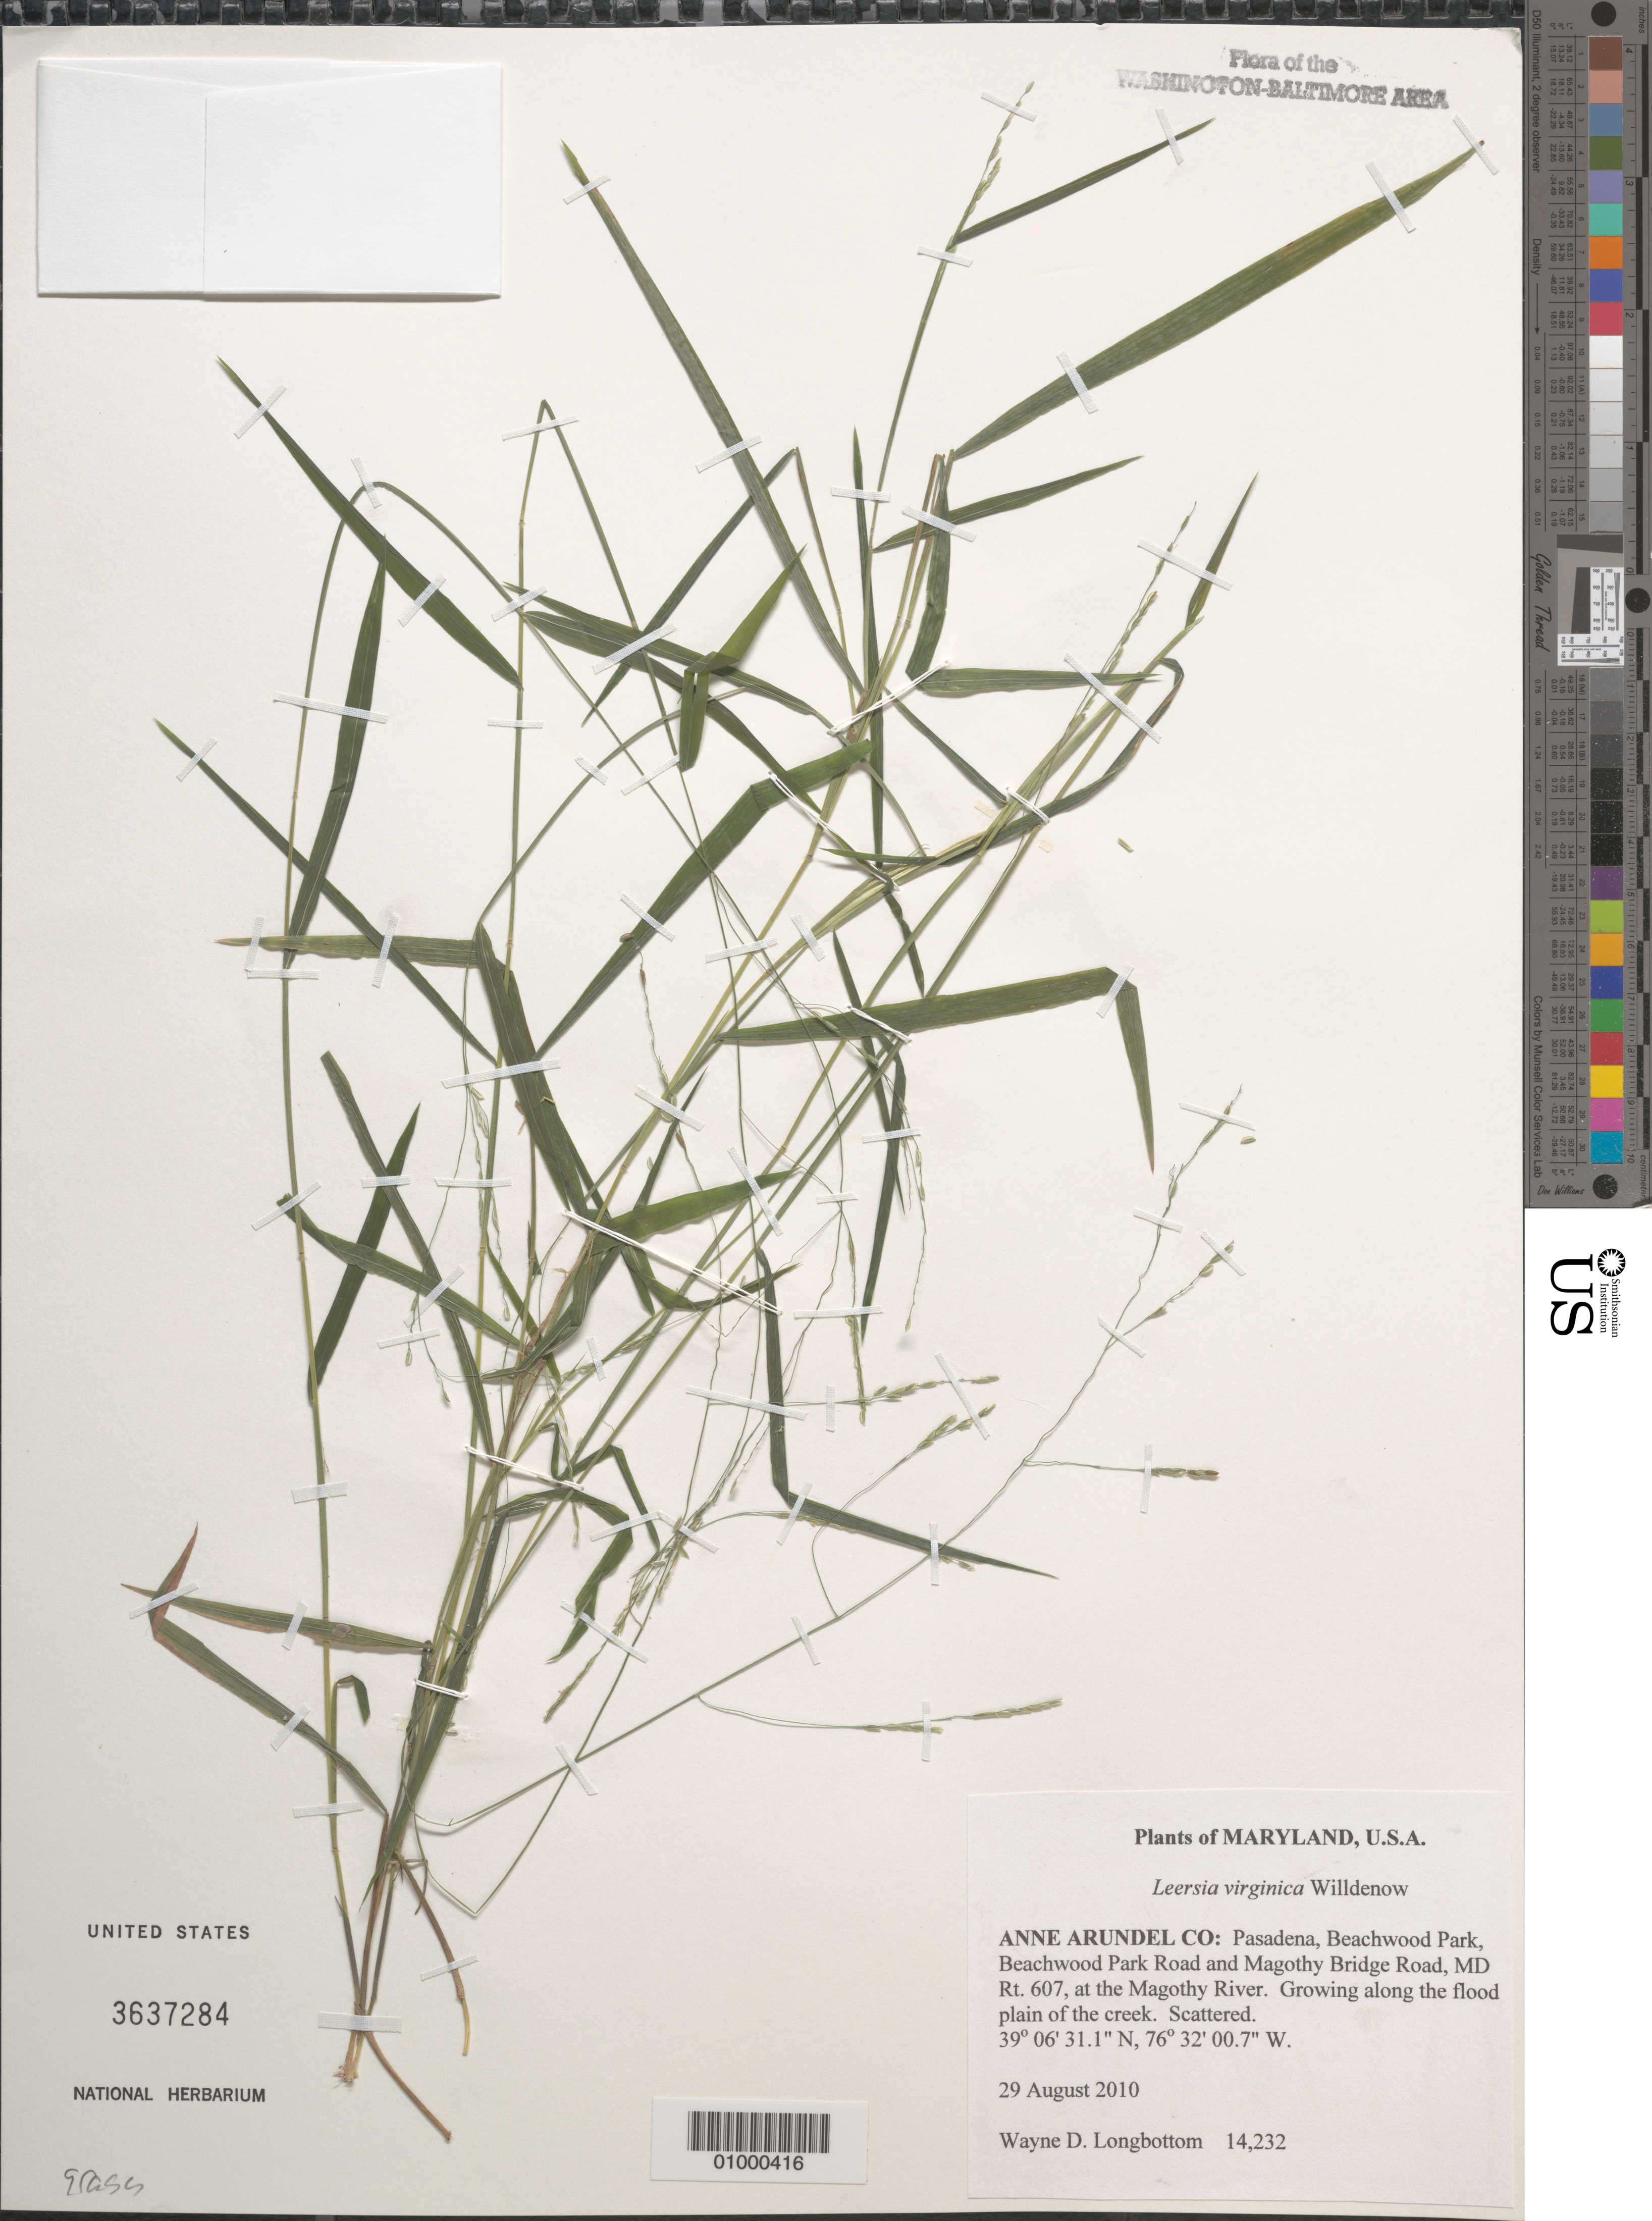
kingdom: Plantae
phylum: Tracheophyta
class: Liliopsida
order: Poales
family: Poaceae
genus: Leersia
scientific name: Leersia virginica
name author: Willd.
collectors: W. D. Longbottom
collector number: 14232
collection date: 2010-08-29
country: United States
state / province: Maryland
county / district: Anne Arundel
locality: Pasadena, Beachwood Park, Beachwood Park Road and Magothy Bridge Road, MD Rt. 607, at the Magothy River. Growing along the flood plain of the creek. Scattered.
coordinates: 39 06 31.1 N, 76 32 00.7 W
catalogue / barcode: US 3637284